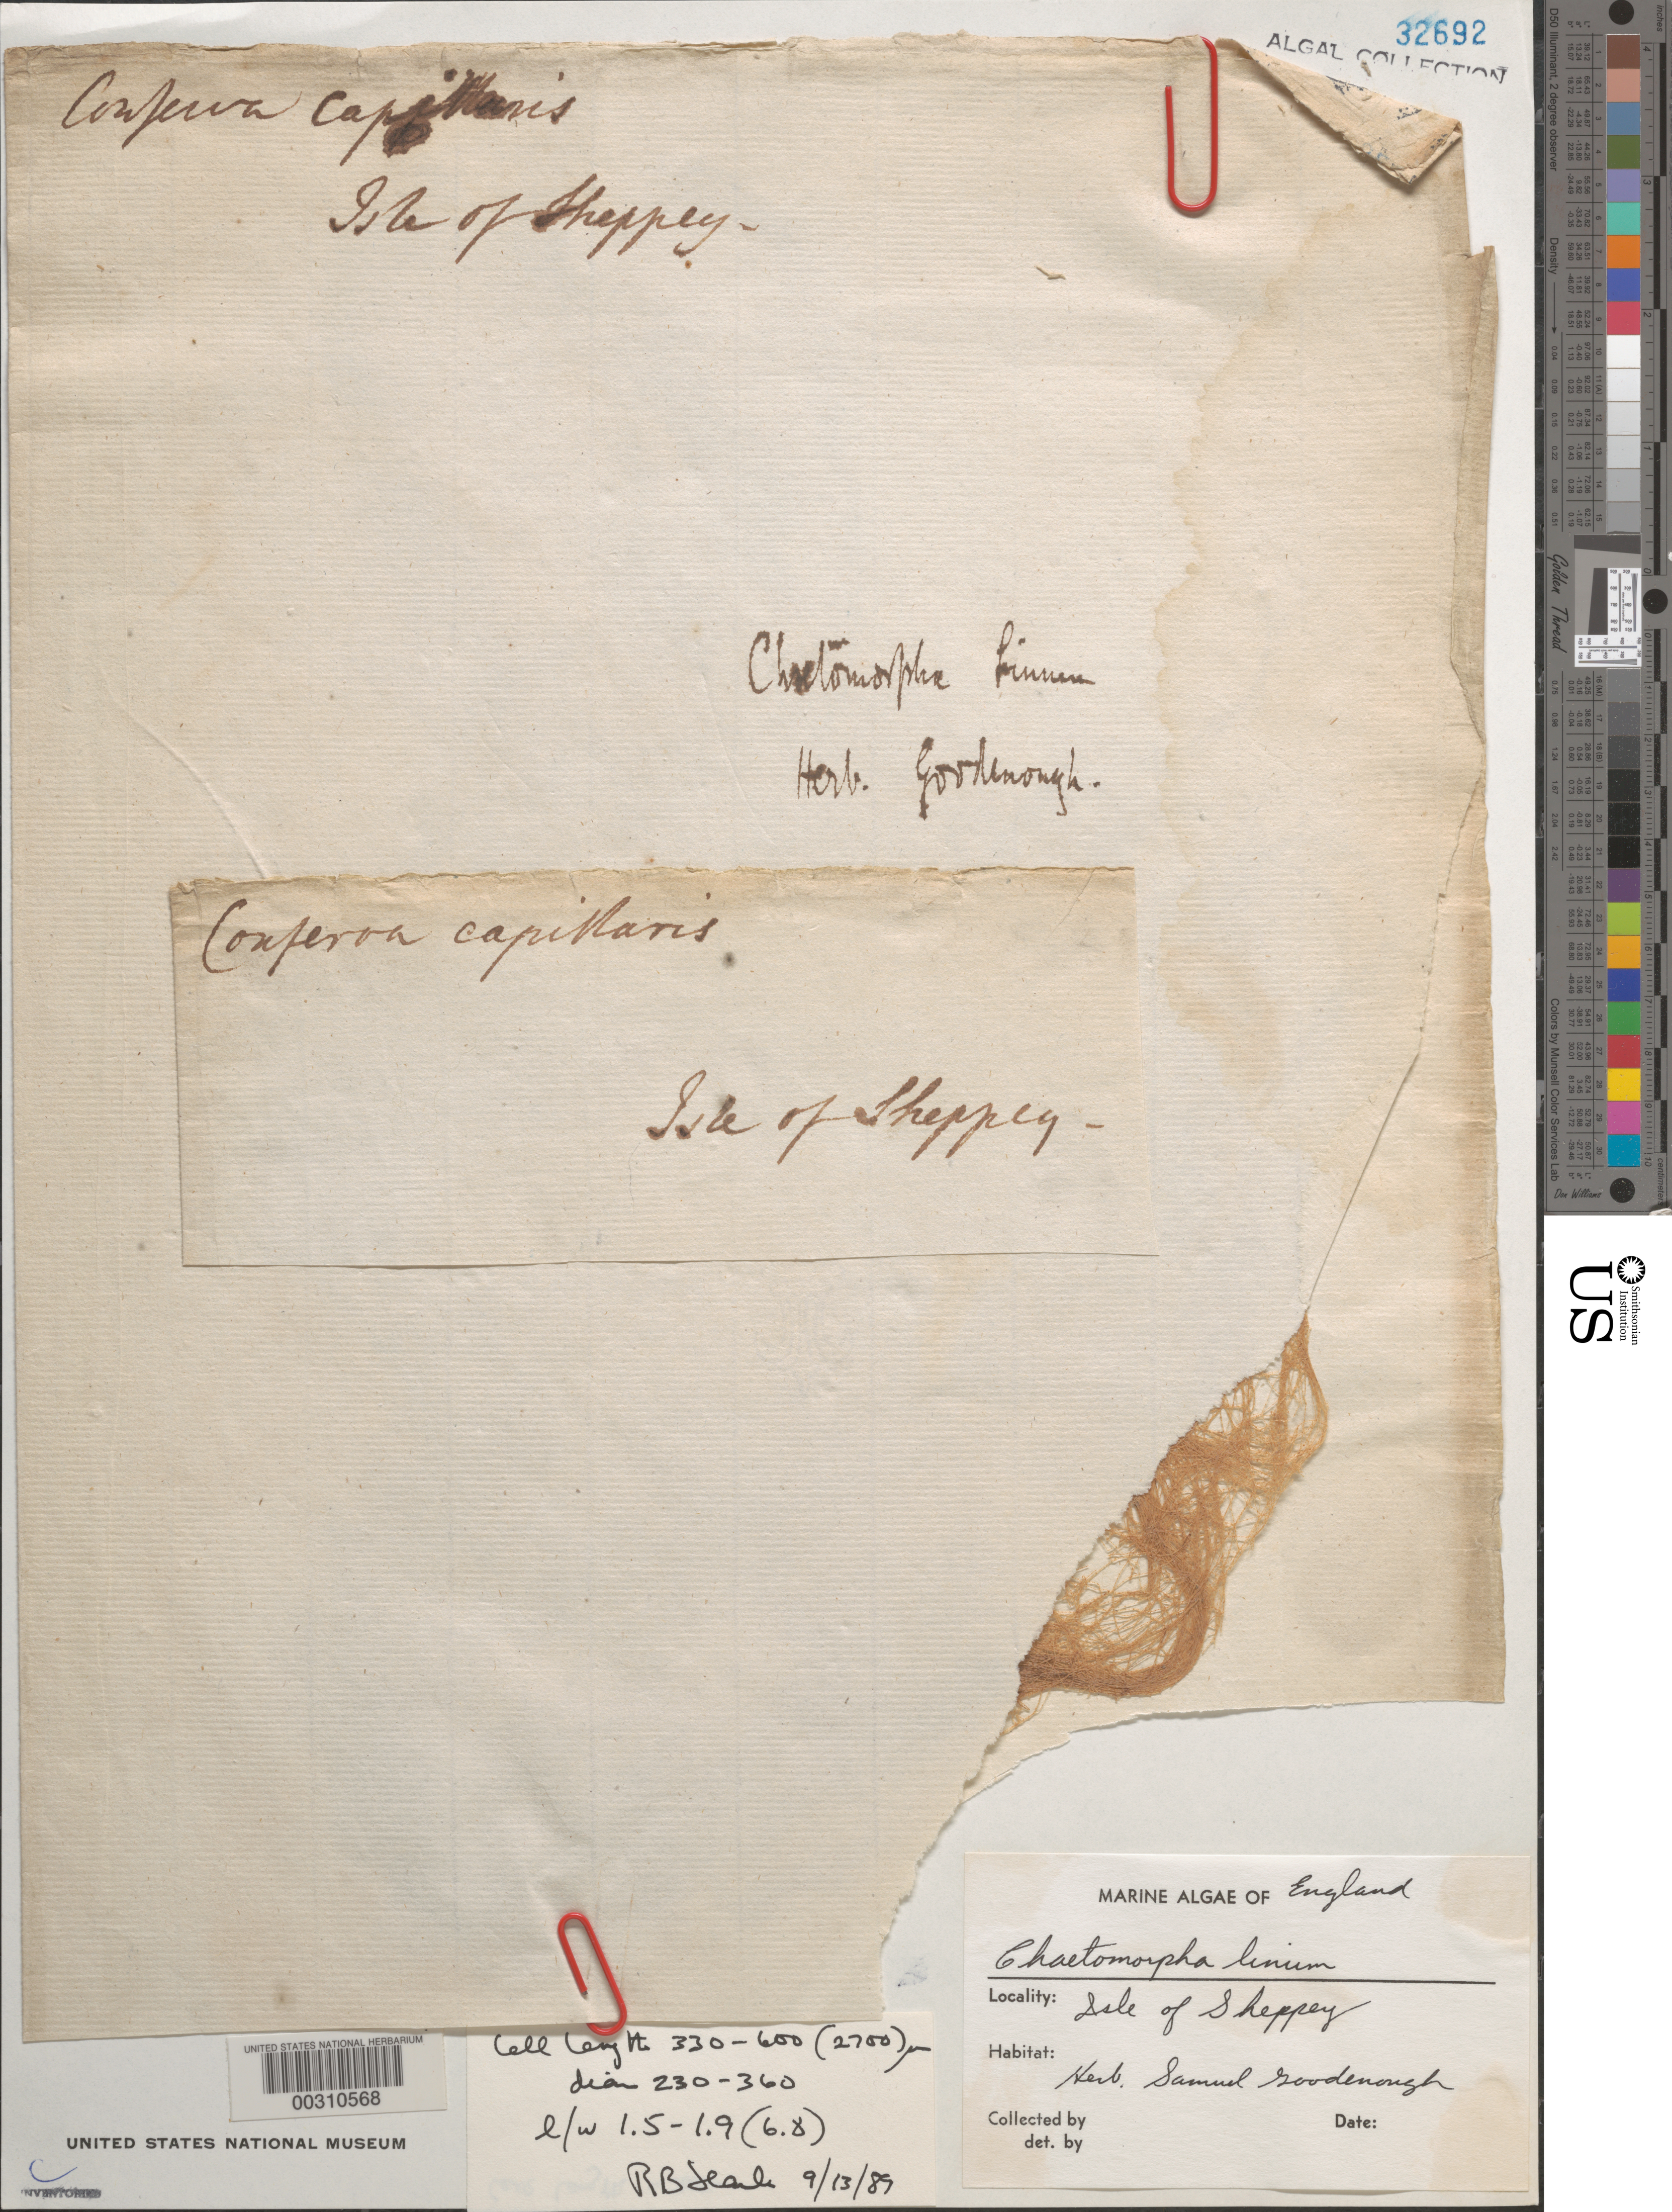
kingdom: Plantae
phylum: Chlorophyta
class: Ulvophyceae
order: Cladophorales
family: Cladophoraceae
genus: Chaetomorpha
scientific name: Chaetomorpha linum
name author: (O.F. Muell.) Kütz.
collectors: S. Goodenough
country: United Kingdom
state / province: England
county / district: Kent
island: Isle of Sheppey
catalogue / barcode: US 32692